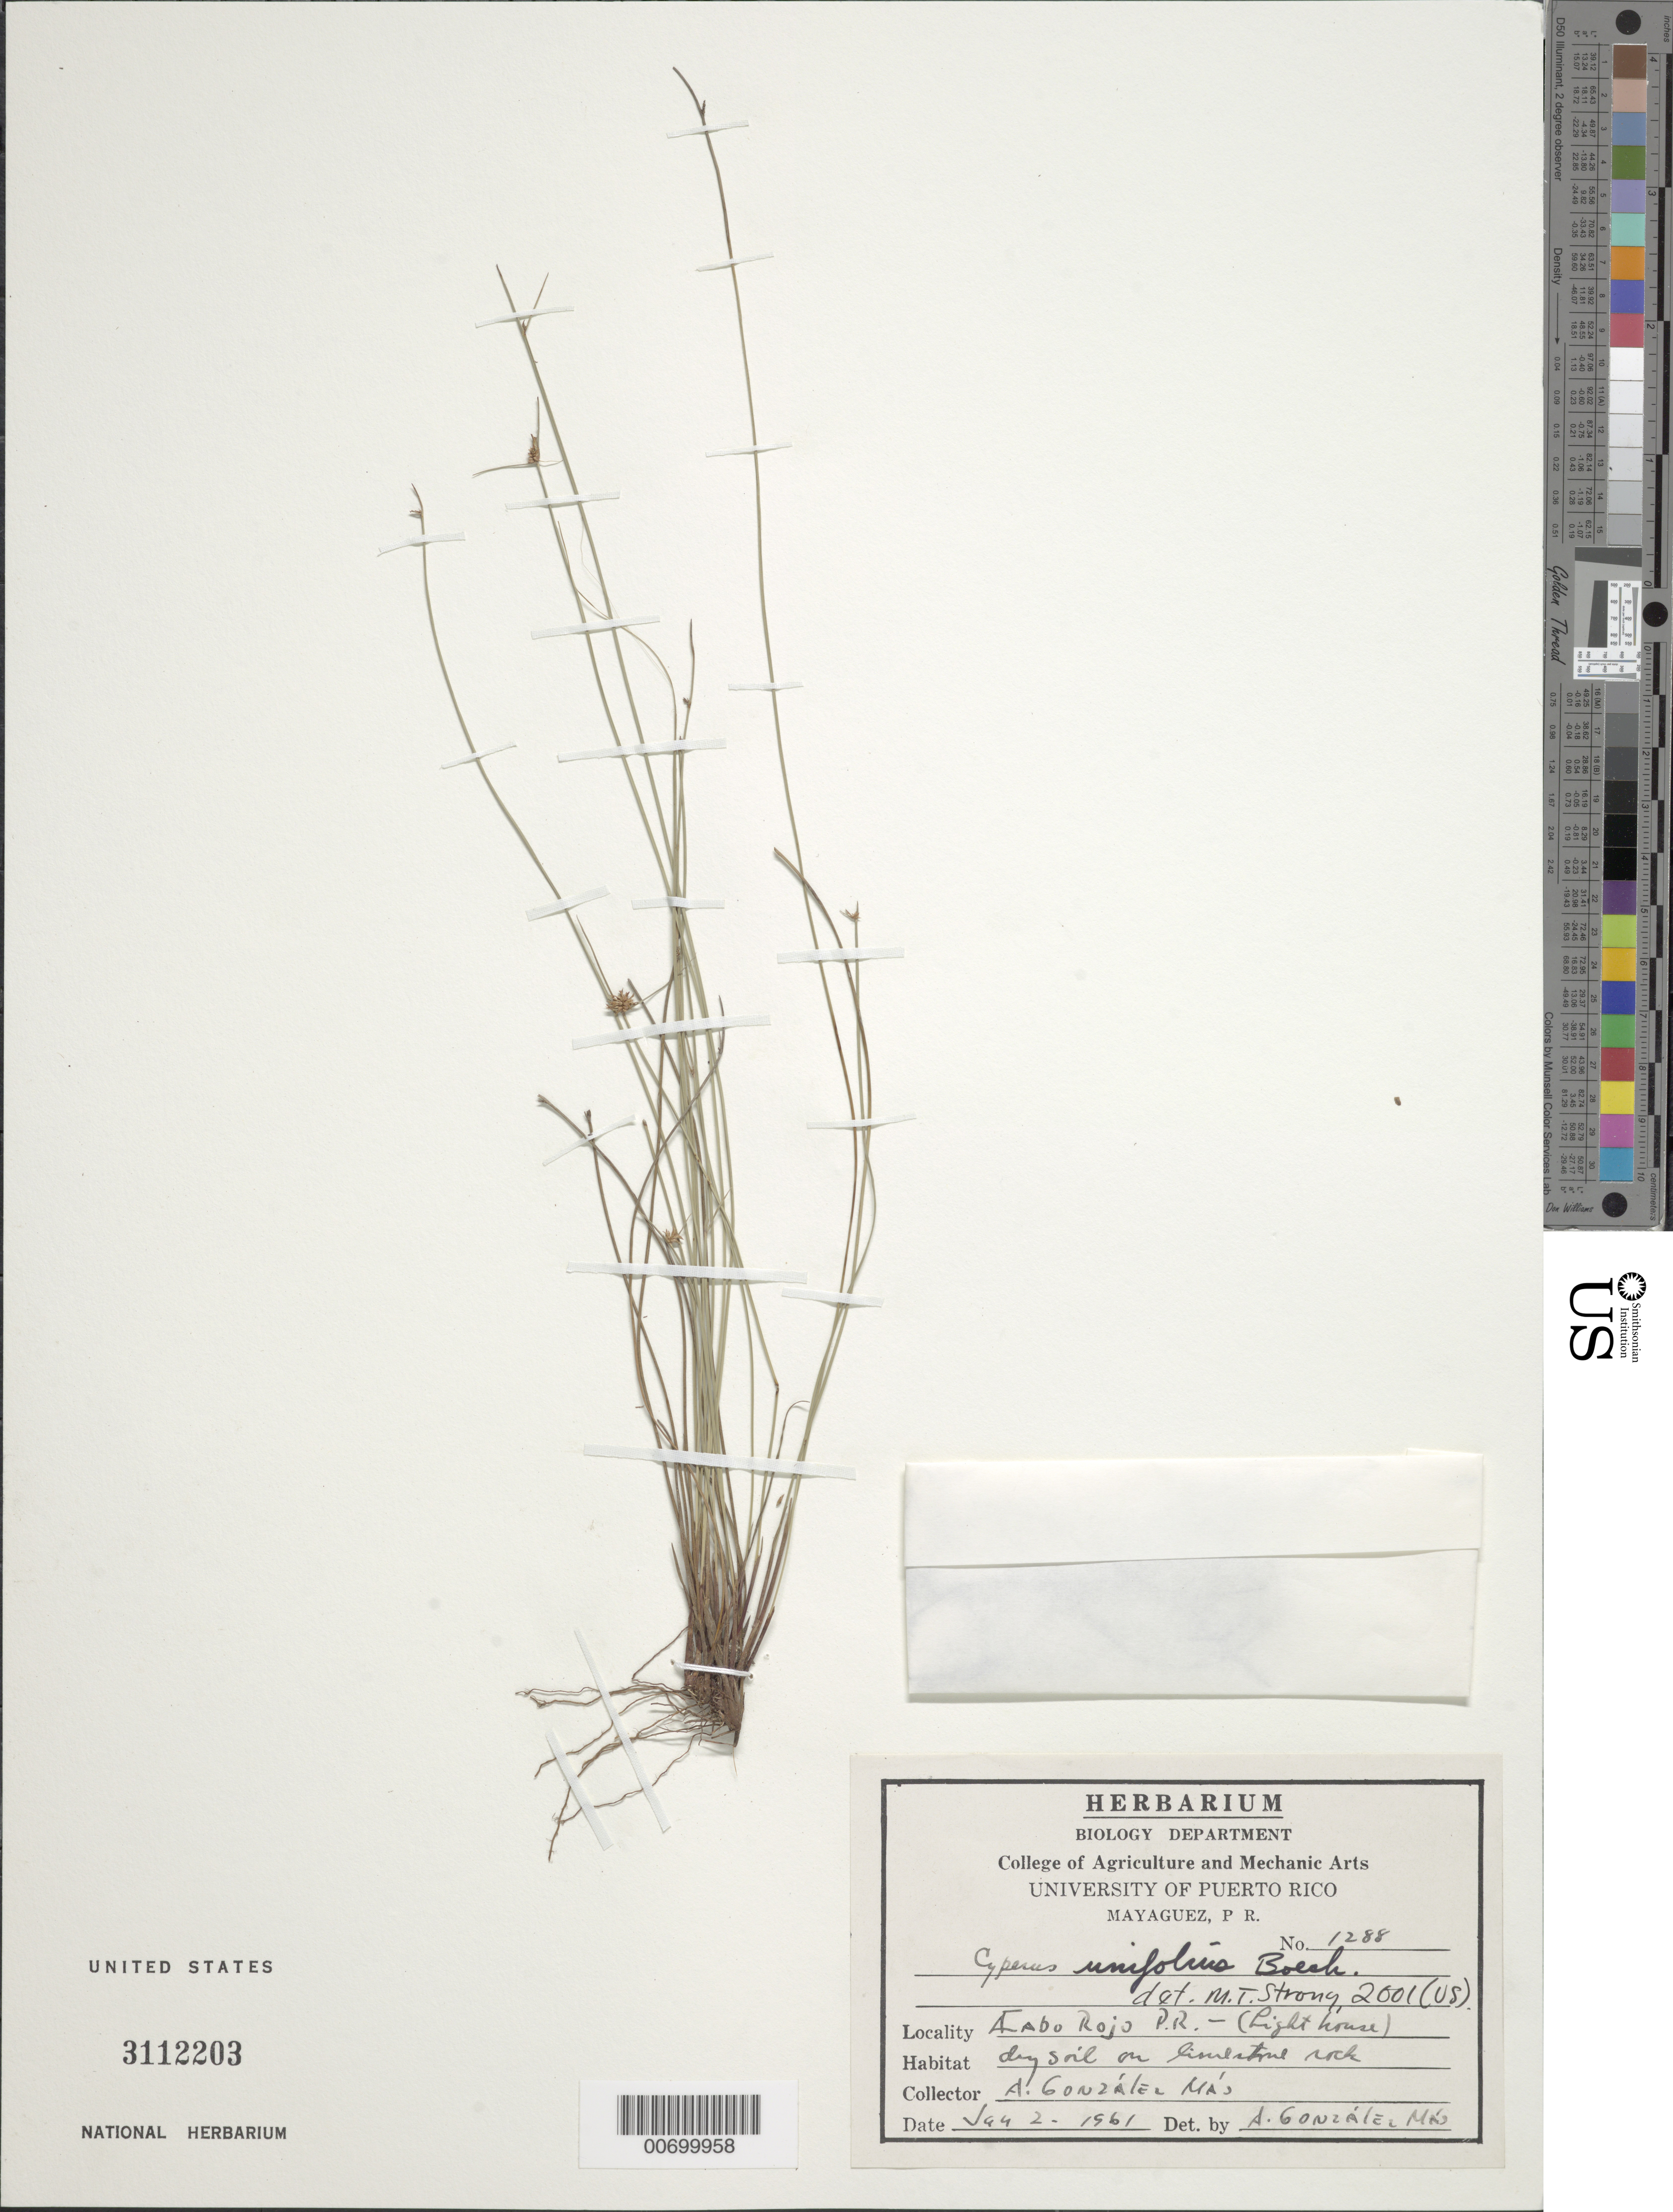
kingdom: Plantae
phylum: Tracheophyta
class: Liliopsida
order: Poales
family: Cyperaceae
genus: Cyperus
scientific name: Cyperus unifolius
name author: Boeckeler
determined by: Strong, M. T., (US), Smithsonian Institution - National Museum of Natural History (UNITED STATES)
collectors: A. González Más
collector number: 1288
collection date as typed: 02 Jan 1961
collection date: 1961-01-02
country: Puerto Rico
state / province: Cabo Rojo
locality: Cabo Rojo: Lighthouse.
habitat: Dry soil; on limestone rock.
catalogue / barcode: US 3112203